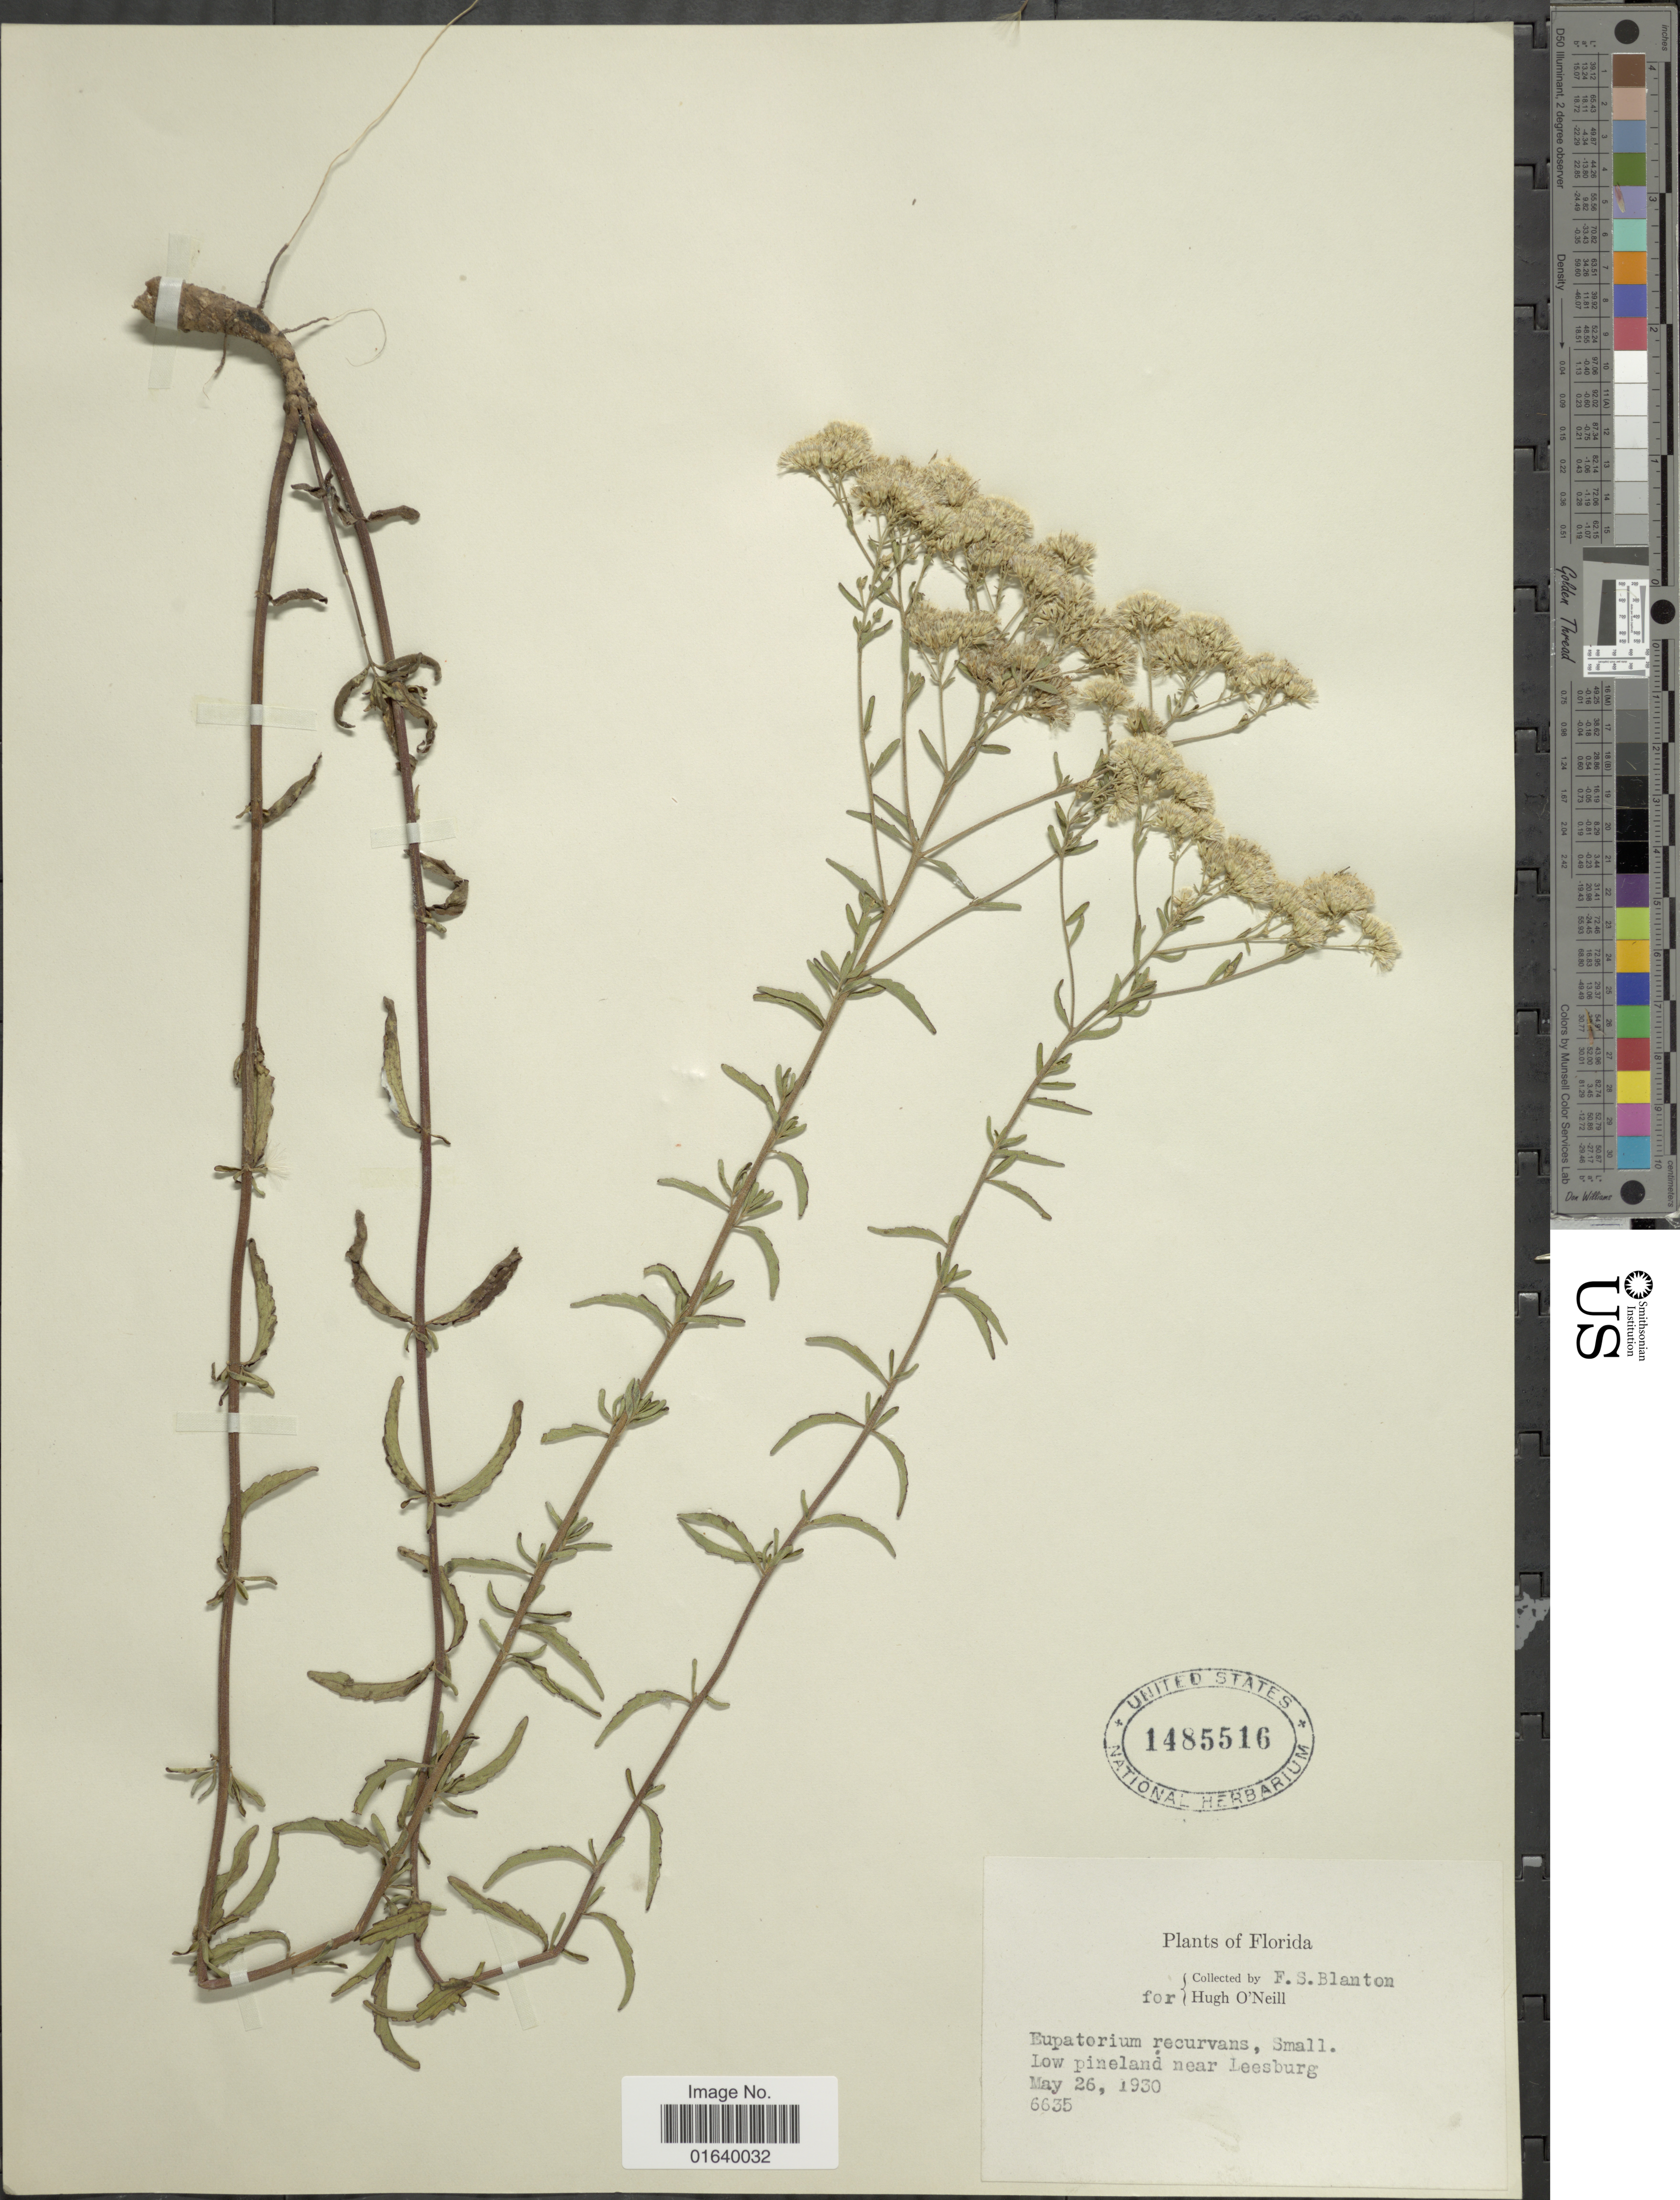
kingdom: Plantae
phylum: Tracheophyta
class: Magnoliopsida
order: Asterales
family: Asteraceae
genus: Eupatorium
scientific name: Eupatorium recurvans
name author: Small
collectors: F. S. Blanton & H. O'neil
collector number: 6635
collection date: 1930-05-26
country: United States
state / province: Florida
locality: Low Pineland, near Leesburg.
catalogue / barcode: US 1485516